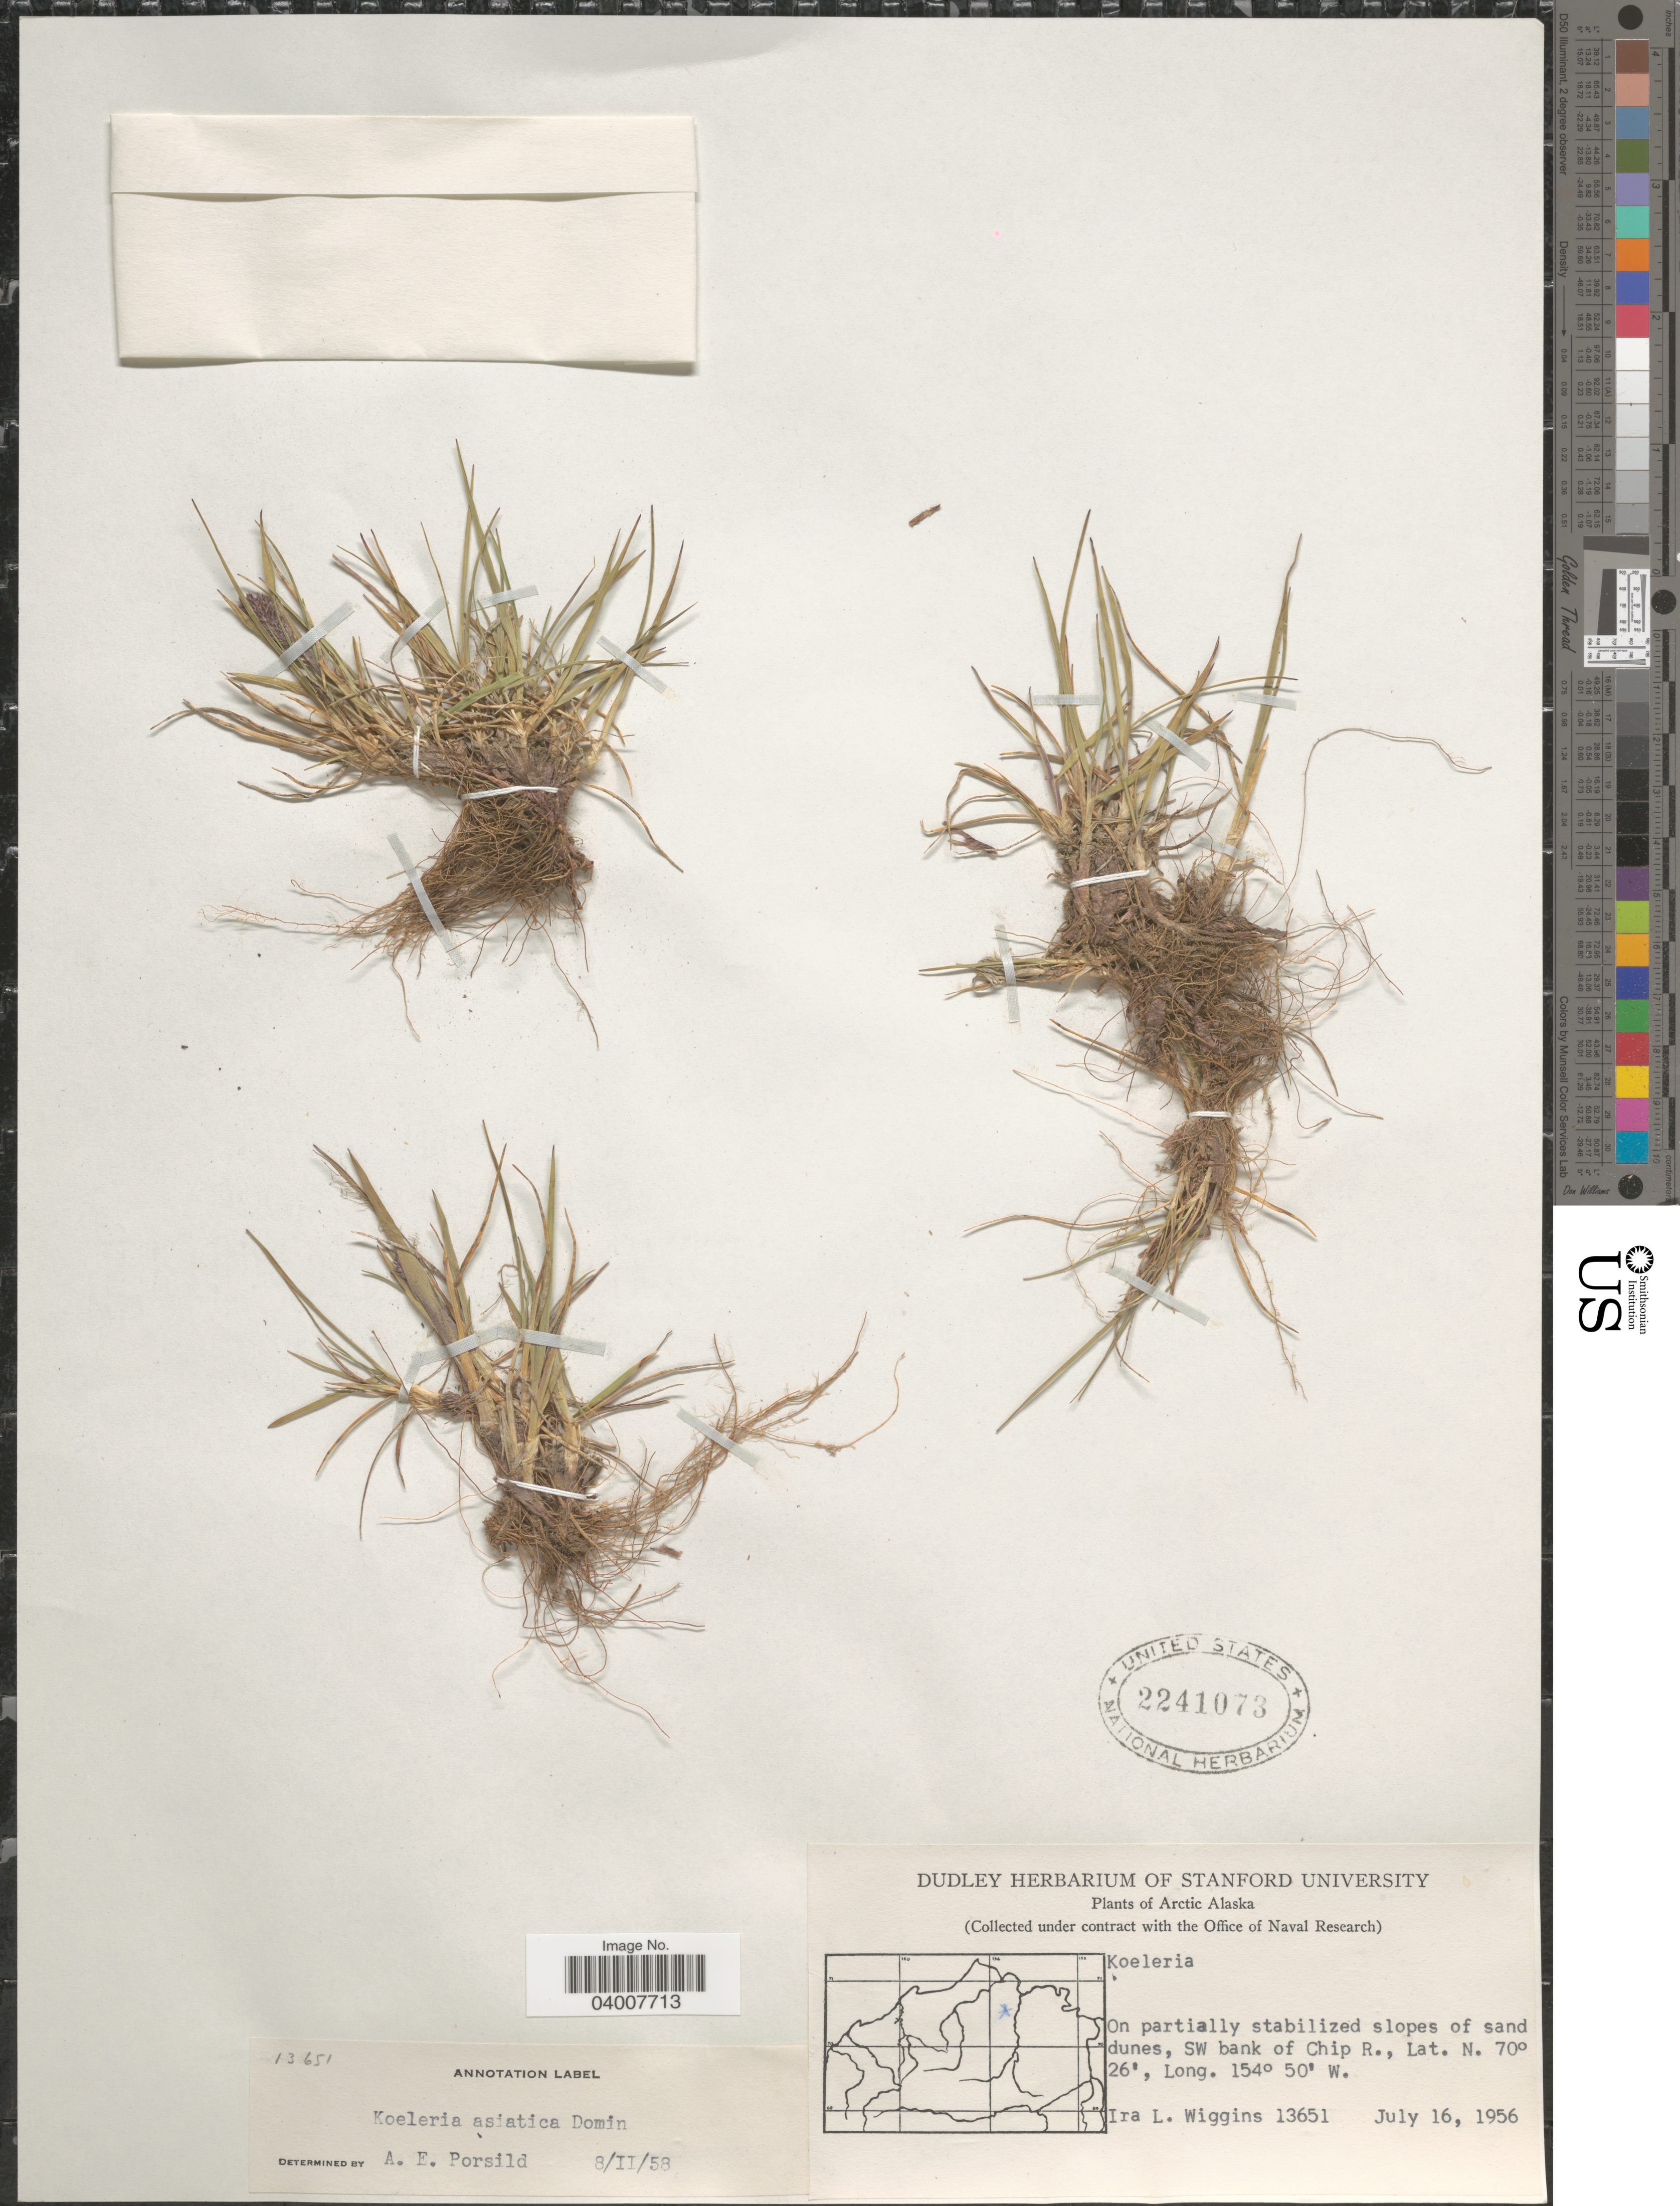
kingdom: Plantae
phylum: Tracheophyta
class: Liliopsida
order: Poales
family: Poaceae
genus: Koeleria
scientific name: Koeleria asiatica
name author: Domin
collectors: I. L. Wiggins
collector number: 13651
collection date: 1956-07-16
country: United States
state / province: Alaska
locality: Arctic Alaska. On partially stabilized slopes of sand dunes, SW bank of Chip R.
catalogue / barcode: US 2241073